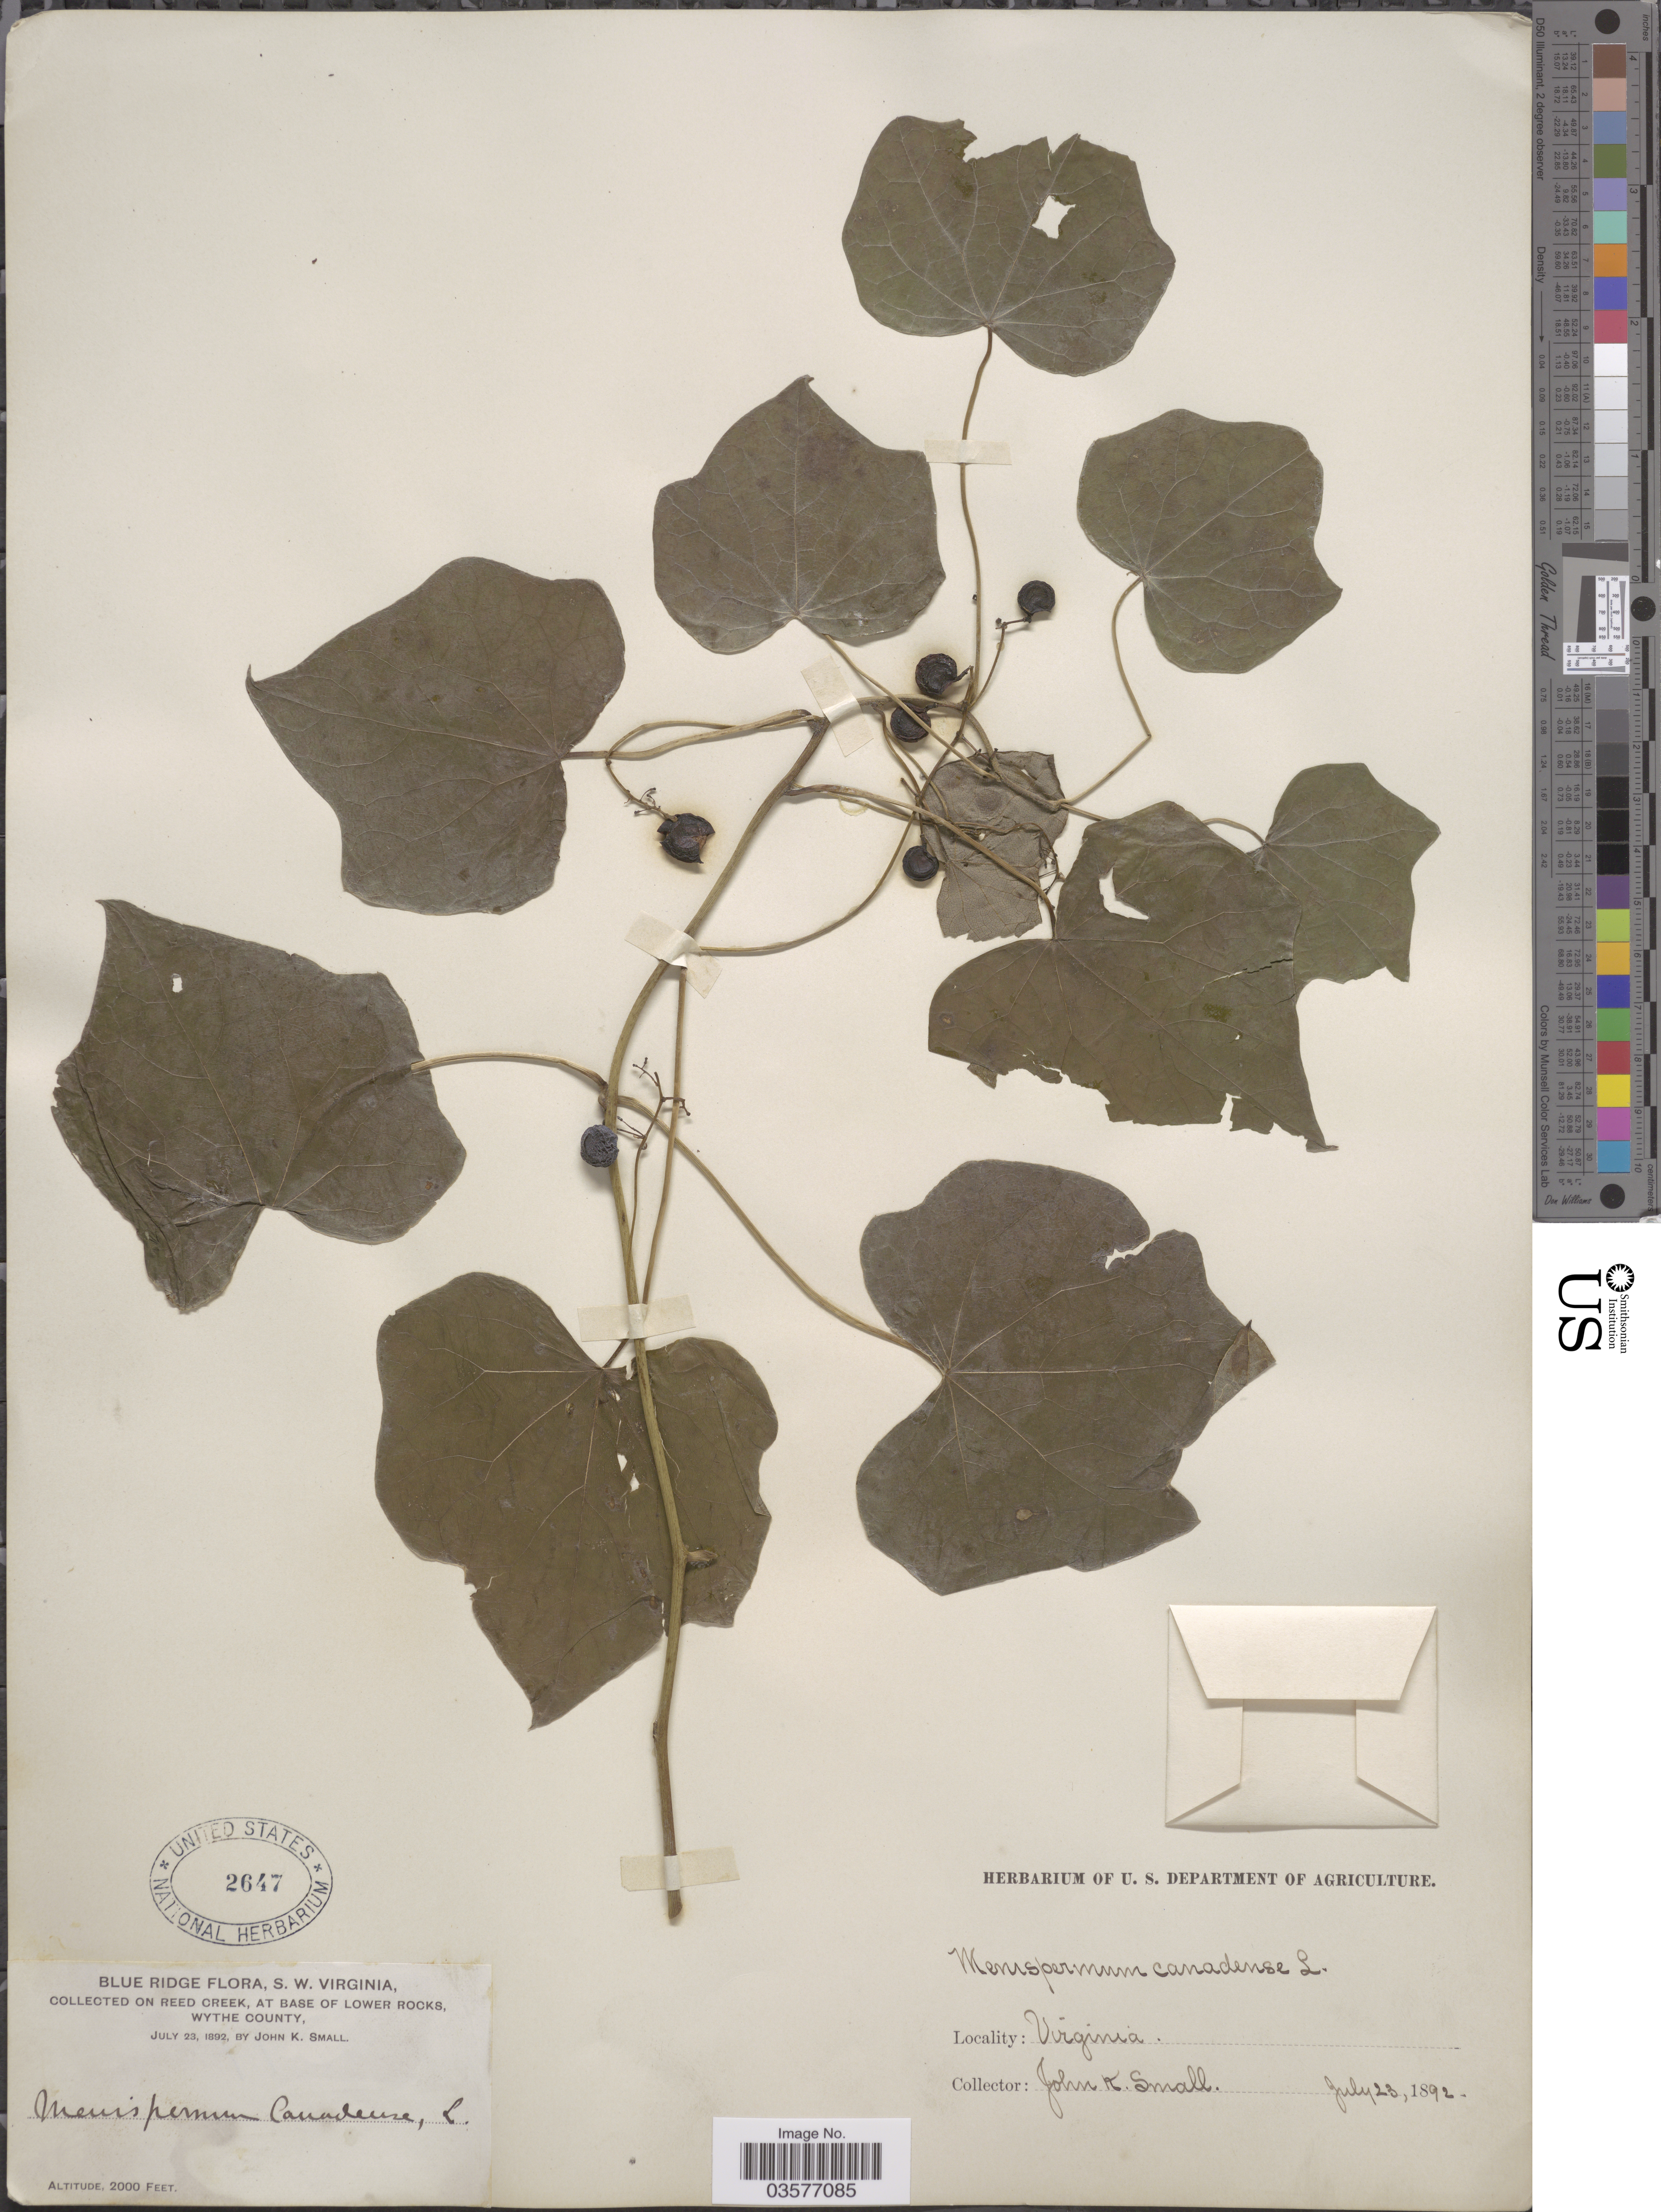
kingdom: Plantae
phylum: Tracheophyta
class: Magnoliopsida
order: Ranunculales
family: Menispermaceae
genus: Menispermum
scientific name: Menispermum canadense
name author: L.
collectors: J. K. Small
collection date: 1892-07-23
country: United States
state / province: Virginia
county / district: Wythe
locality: Blue Ridge, S.W. Virginia. On Reed Creek, at base of Lower Rocks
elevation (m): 610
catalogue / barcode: US 2647